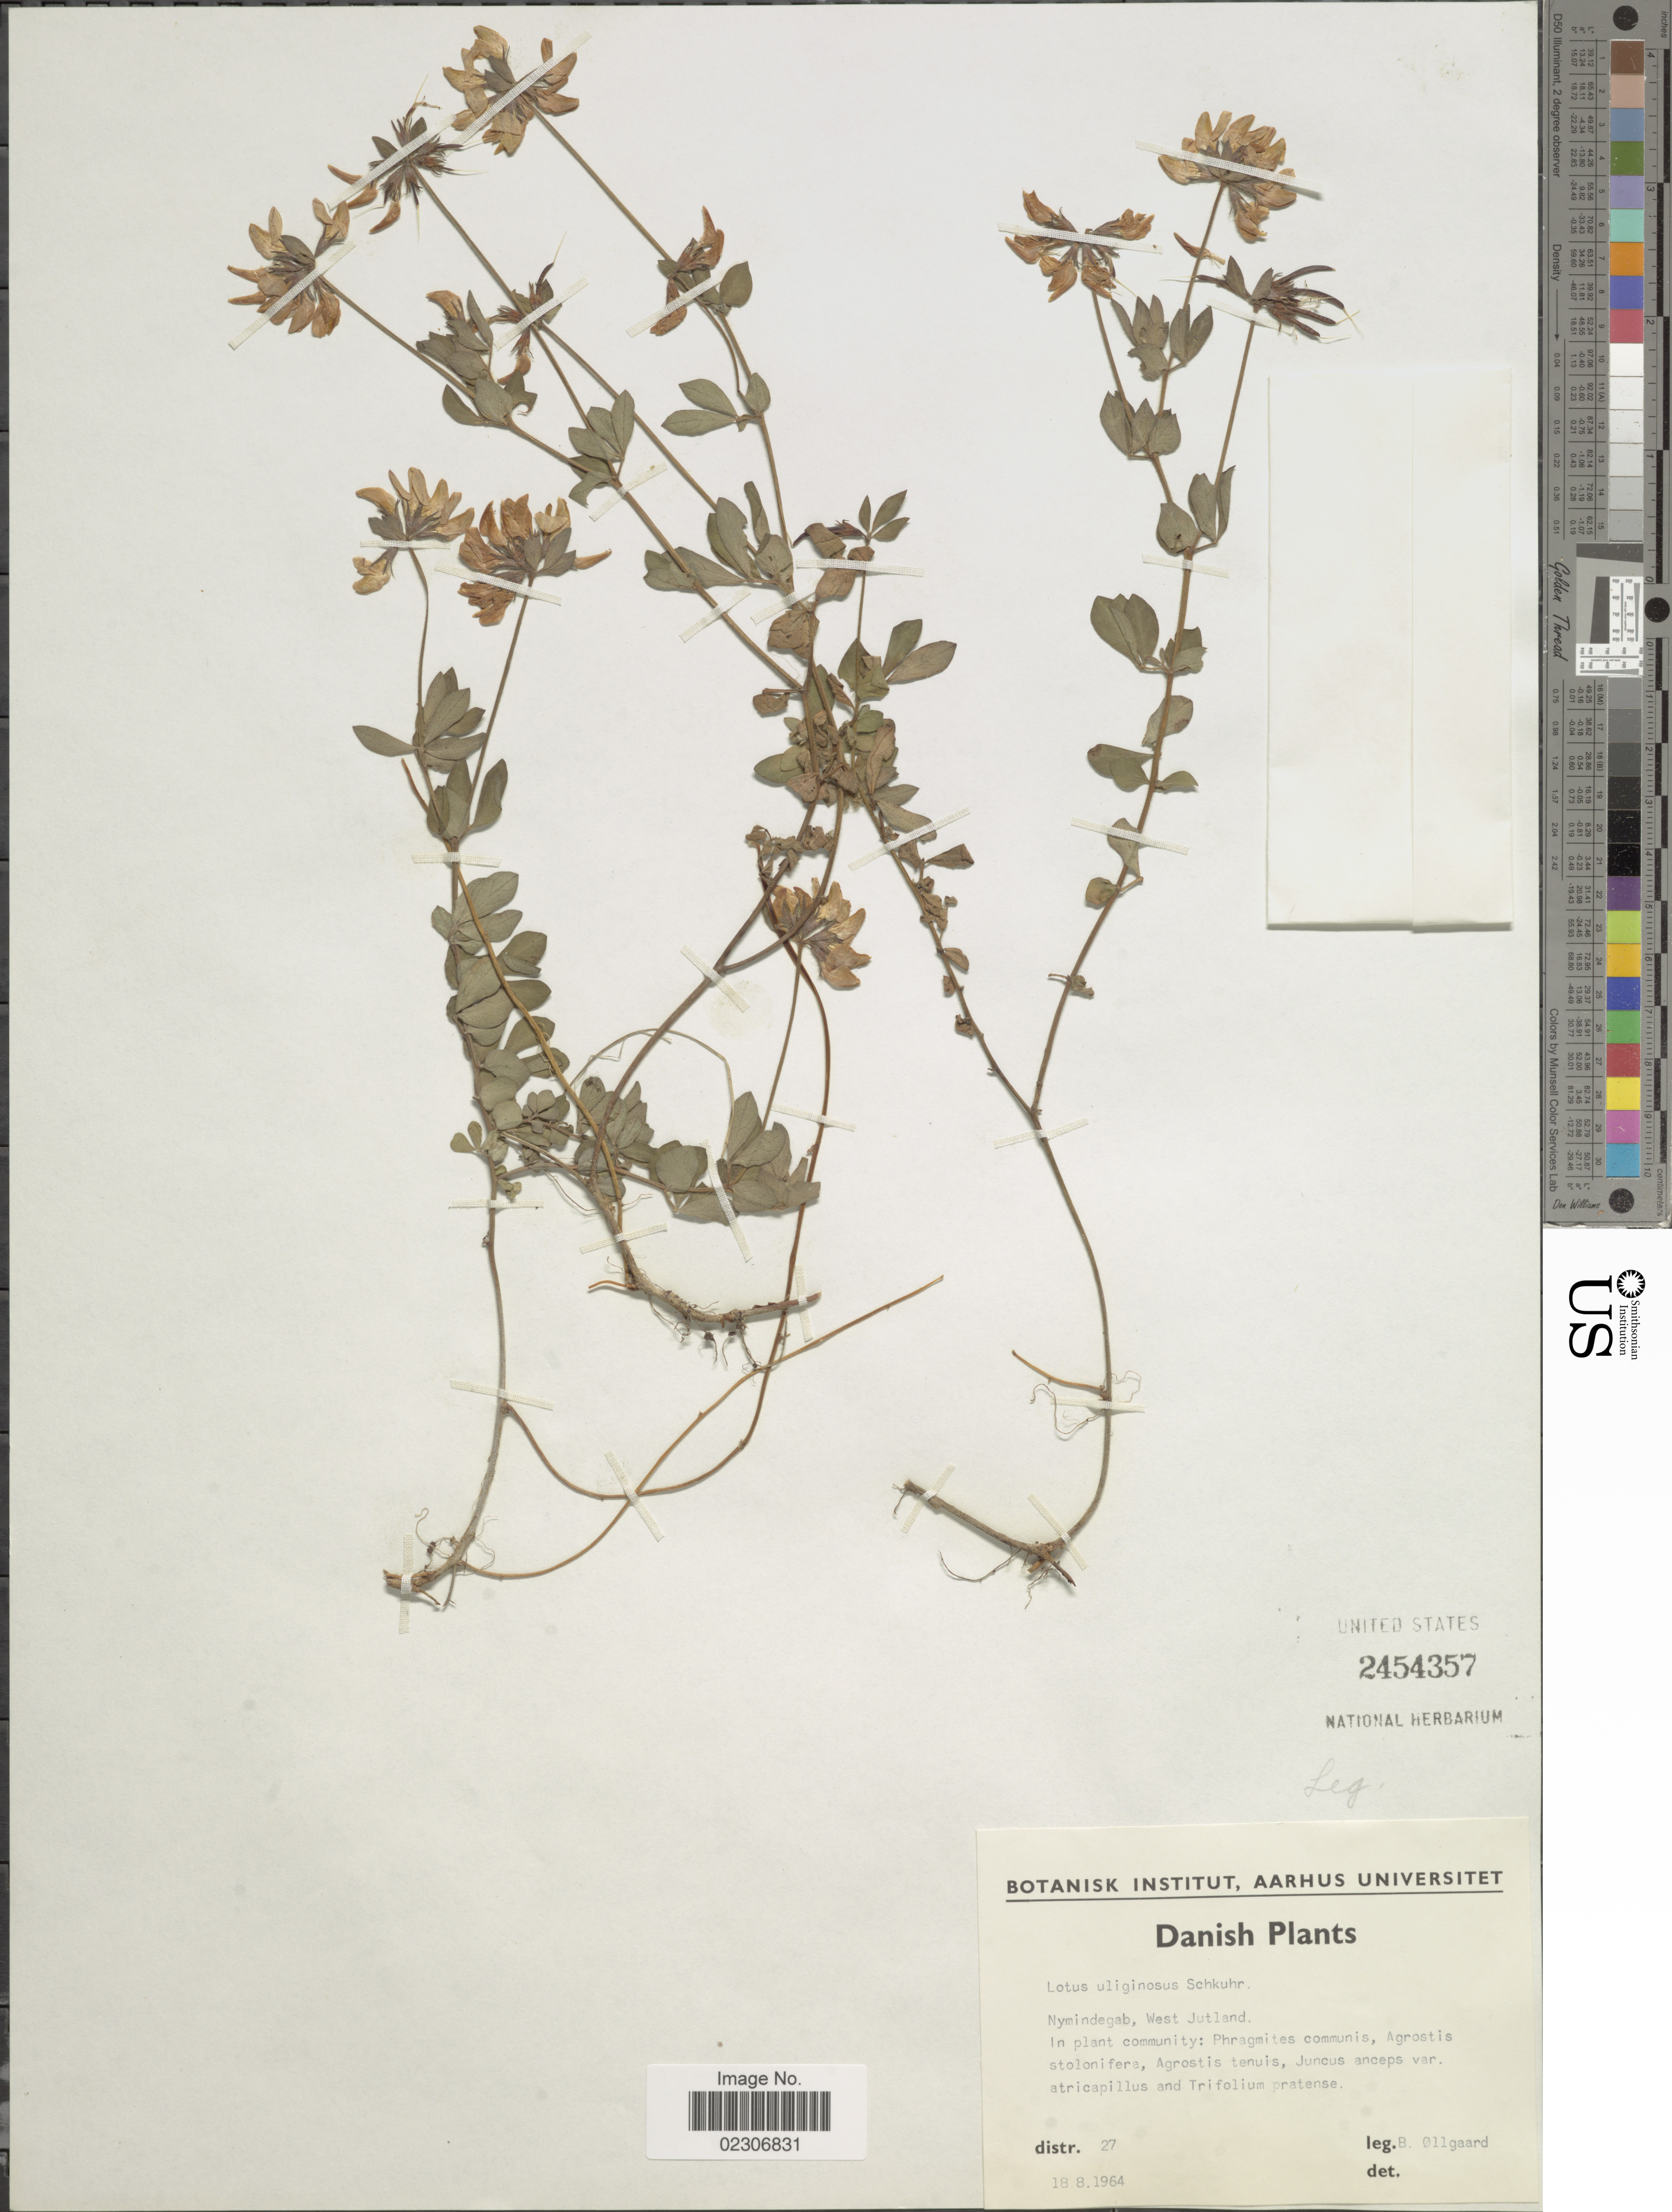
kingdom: Plantae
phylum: Tracheophyta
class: Magnoliopsida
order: Fabales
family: Fabaceae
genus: Lotus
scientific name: Lotus uliginosus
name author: Schkuhr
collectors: B. Øllgaard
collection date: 1964-08-18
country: Denmark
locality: Danish, Nymindegab, West Jutland. distr. 27.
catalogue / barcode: US 2454357